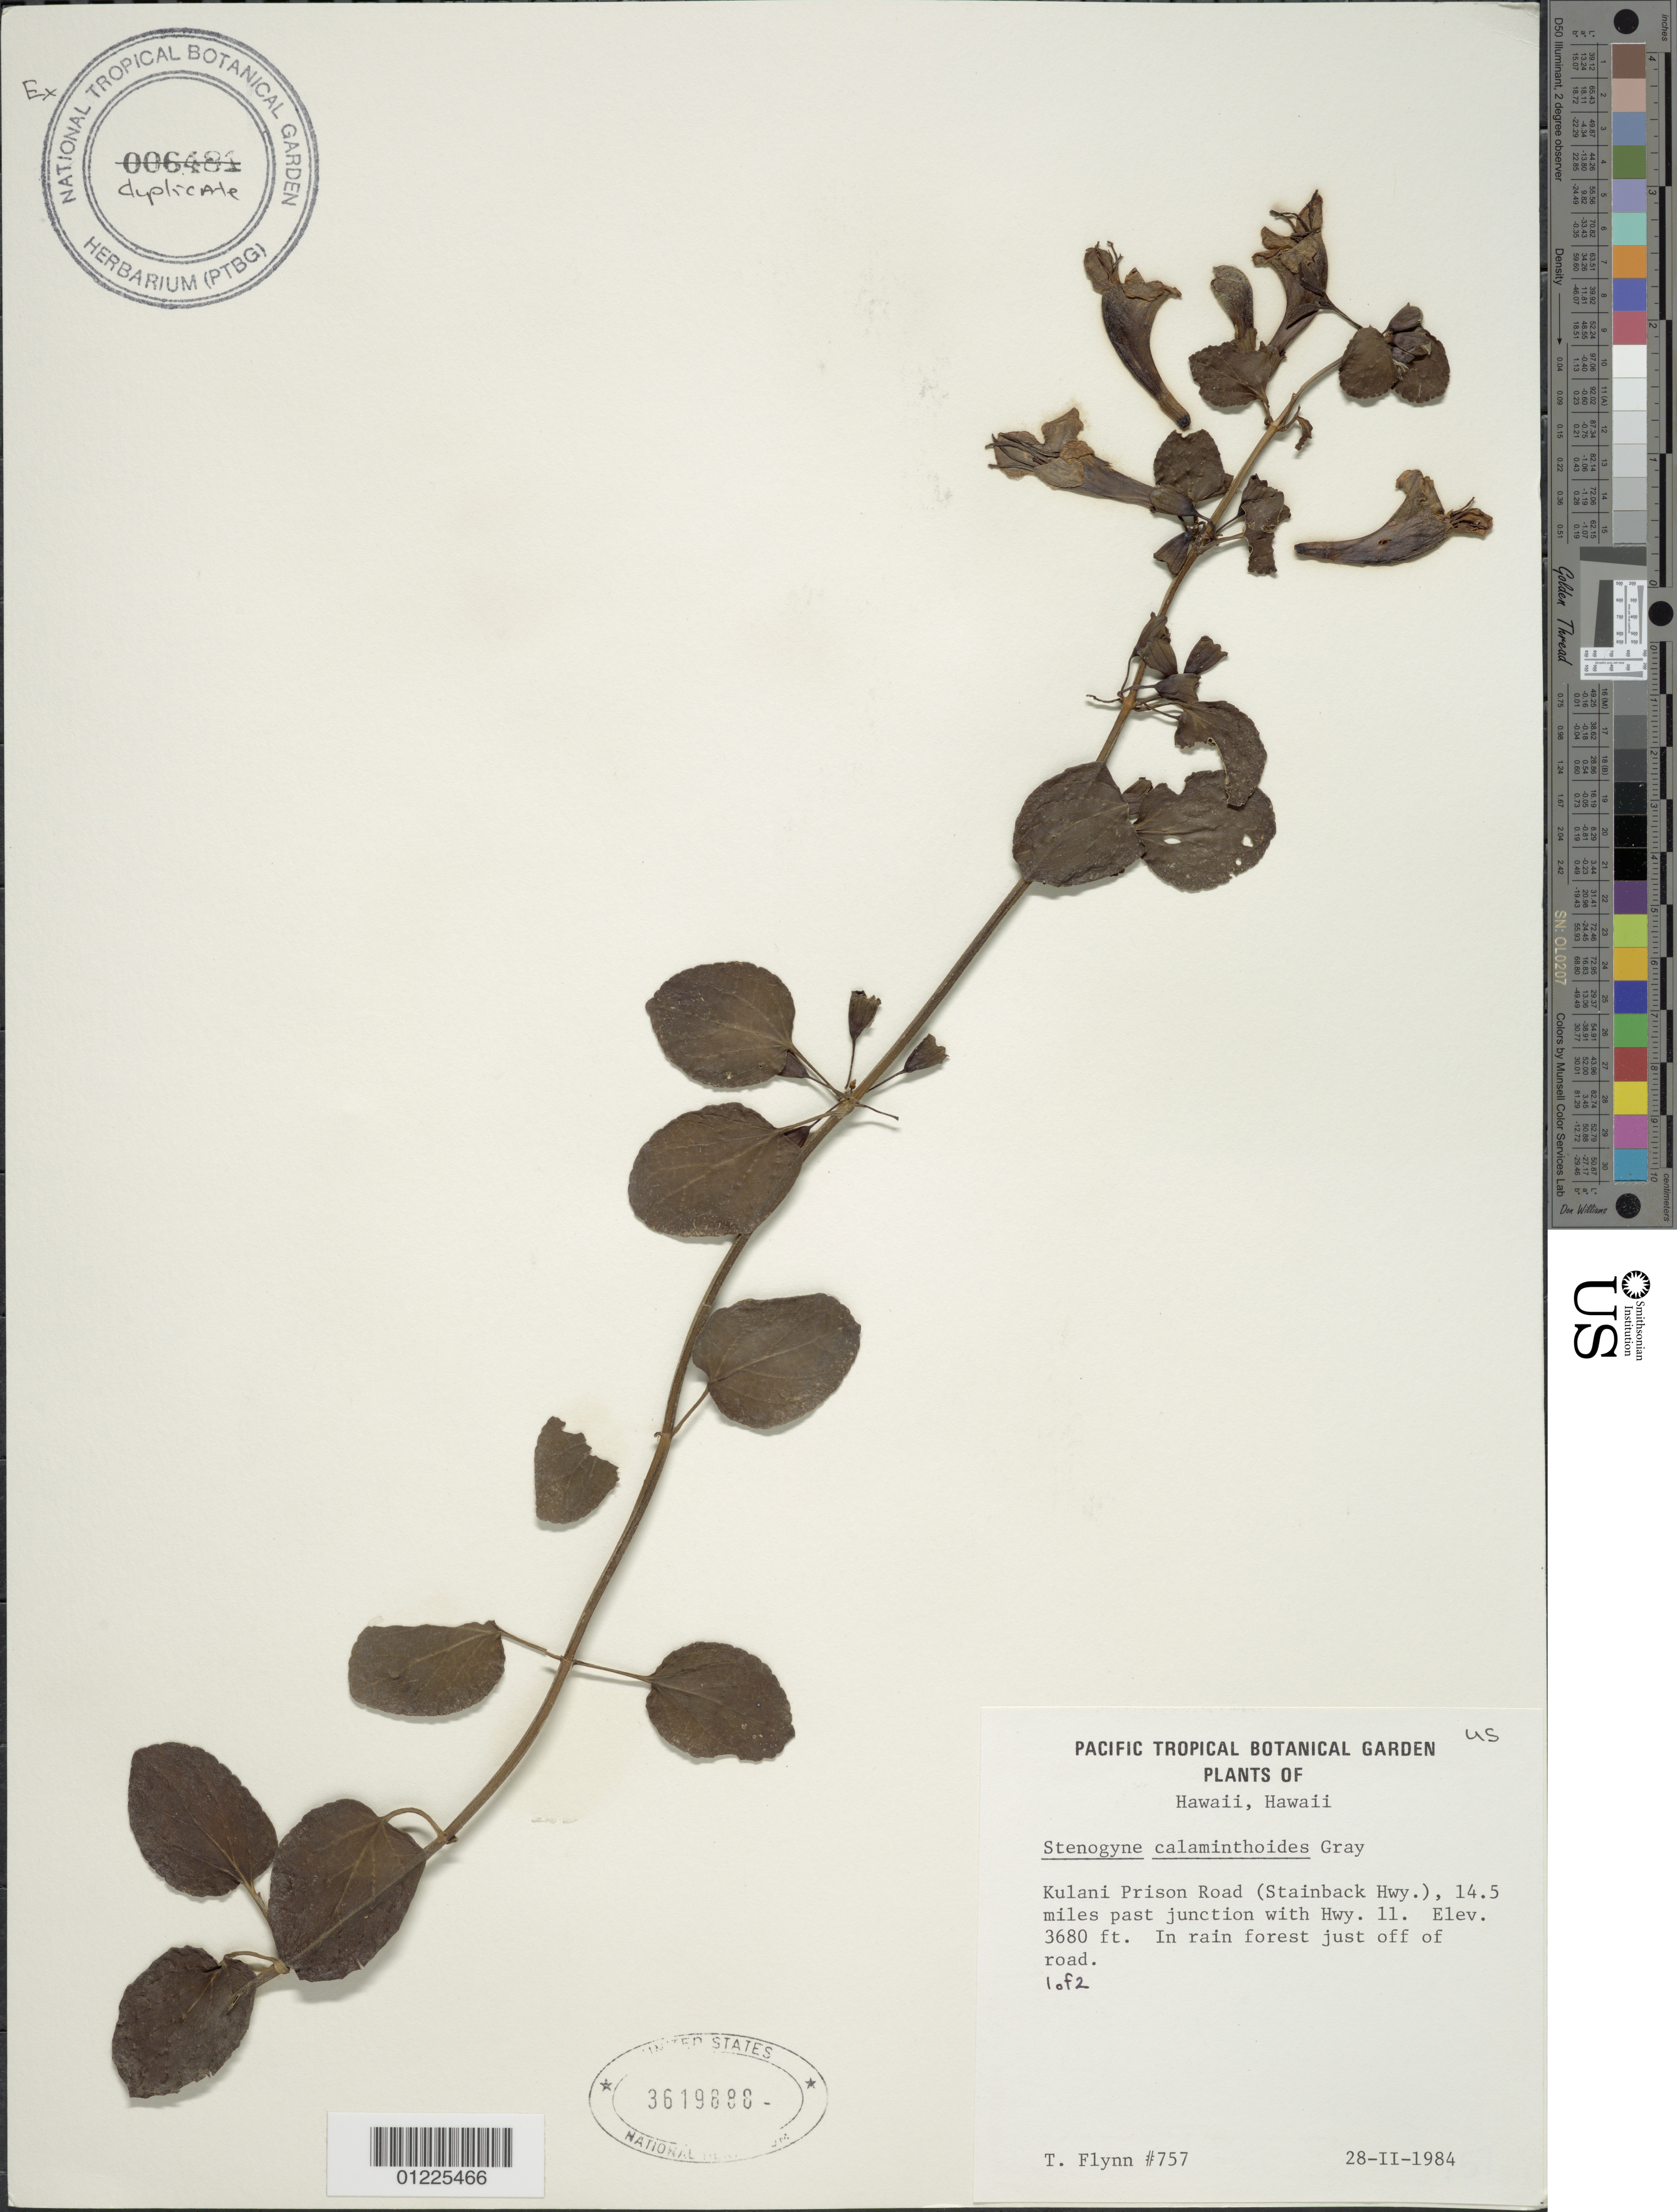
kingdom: Plantae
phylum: Tracheophyta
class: Magnoliopsida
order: Lamiales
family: Lamiaceae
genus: Stenogyne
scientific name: Stenogyne calaminthoides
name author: A. Gray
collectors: T. W. Flynn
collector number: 757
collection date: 1984-02-28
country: United States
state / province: Hawaii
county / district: Hawaii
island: Hawaii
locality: Kulani Prison Road (Stainback Hwy), 14.5 miles past junction with Hwy 11.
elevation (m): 1122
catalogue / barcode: US 3619888